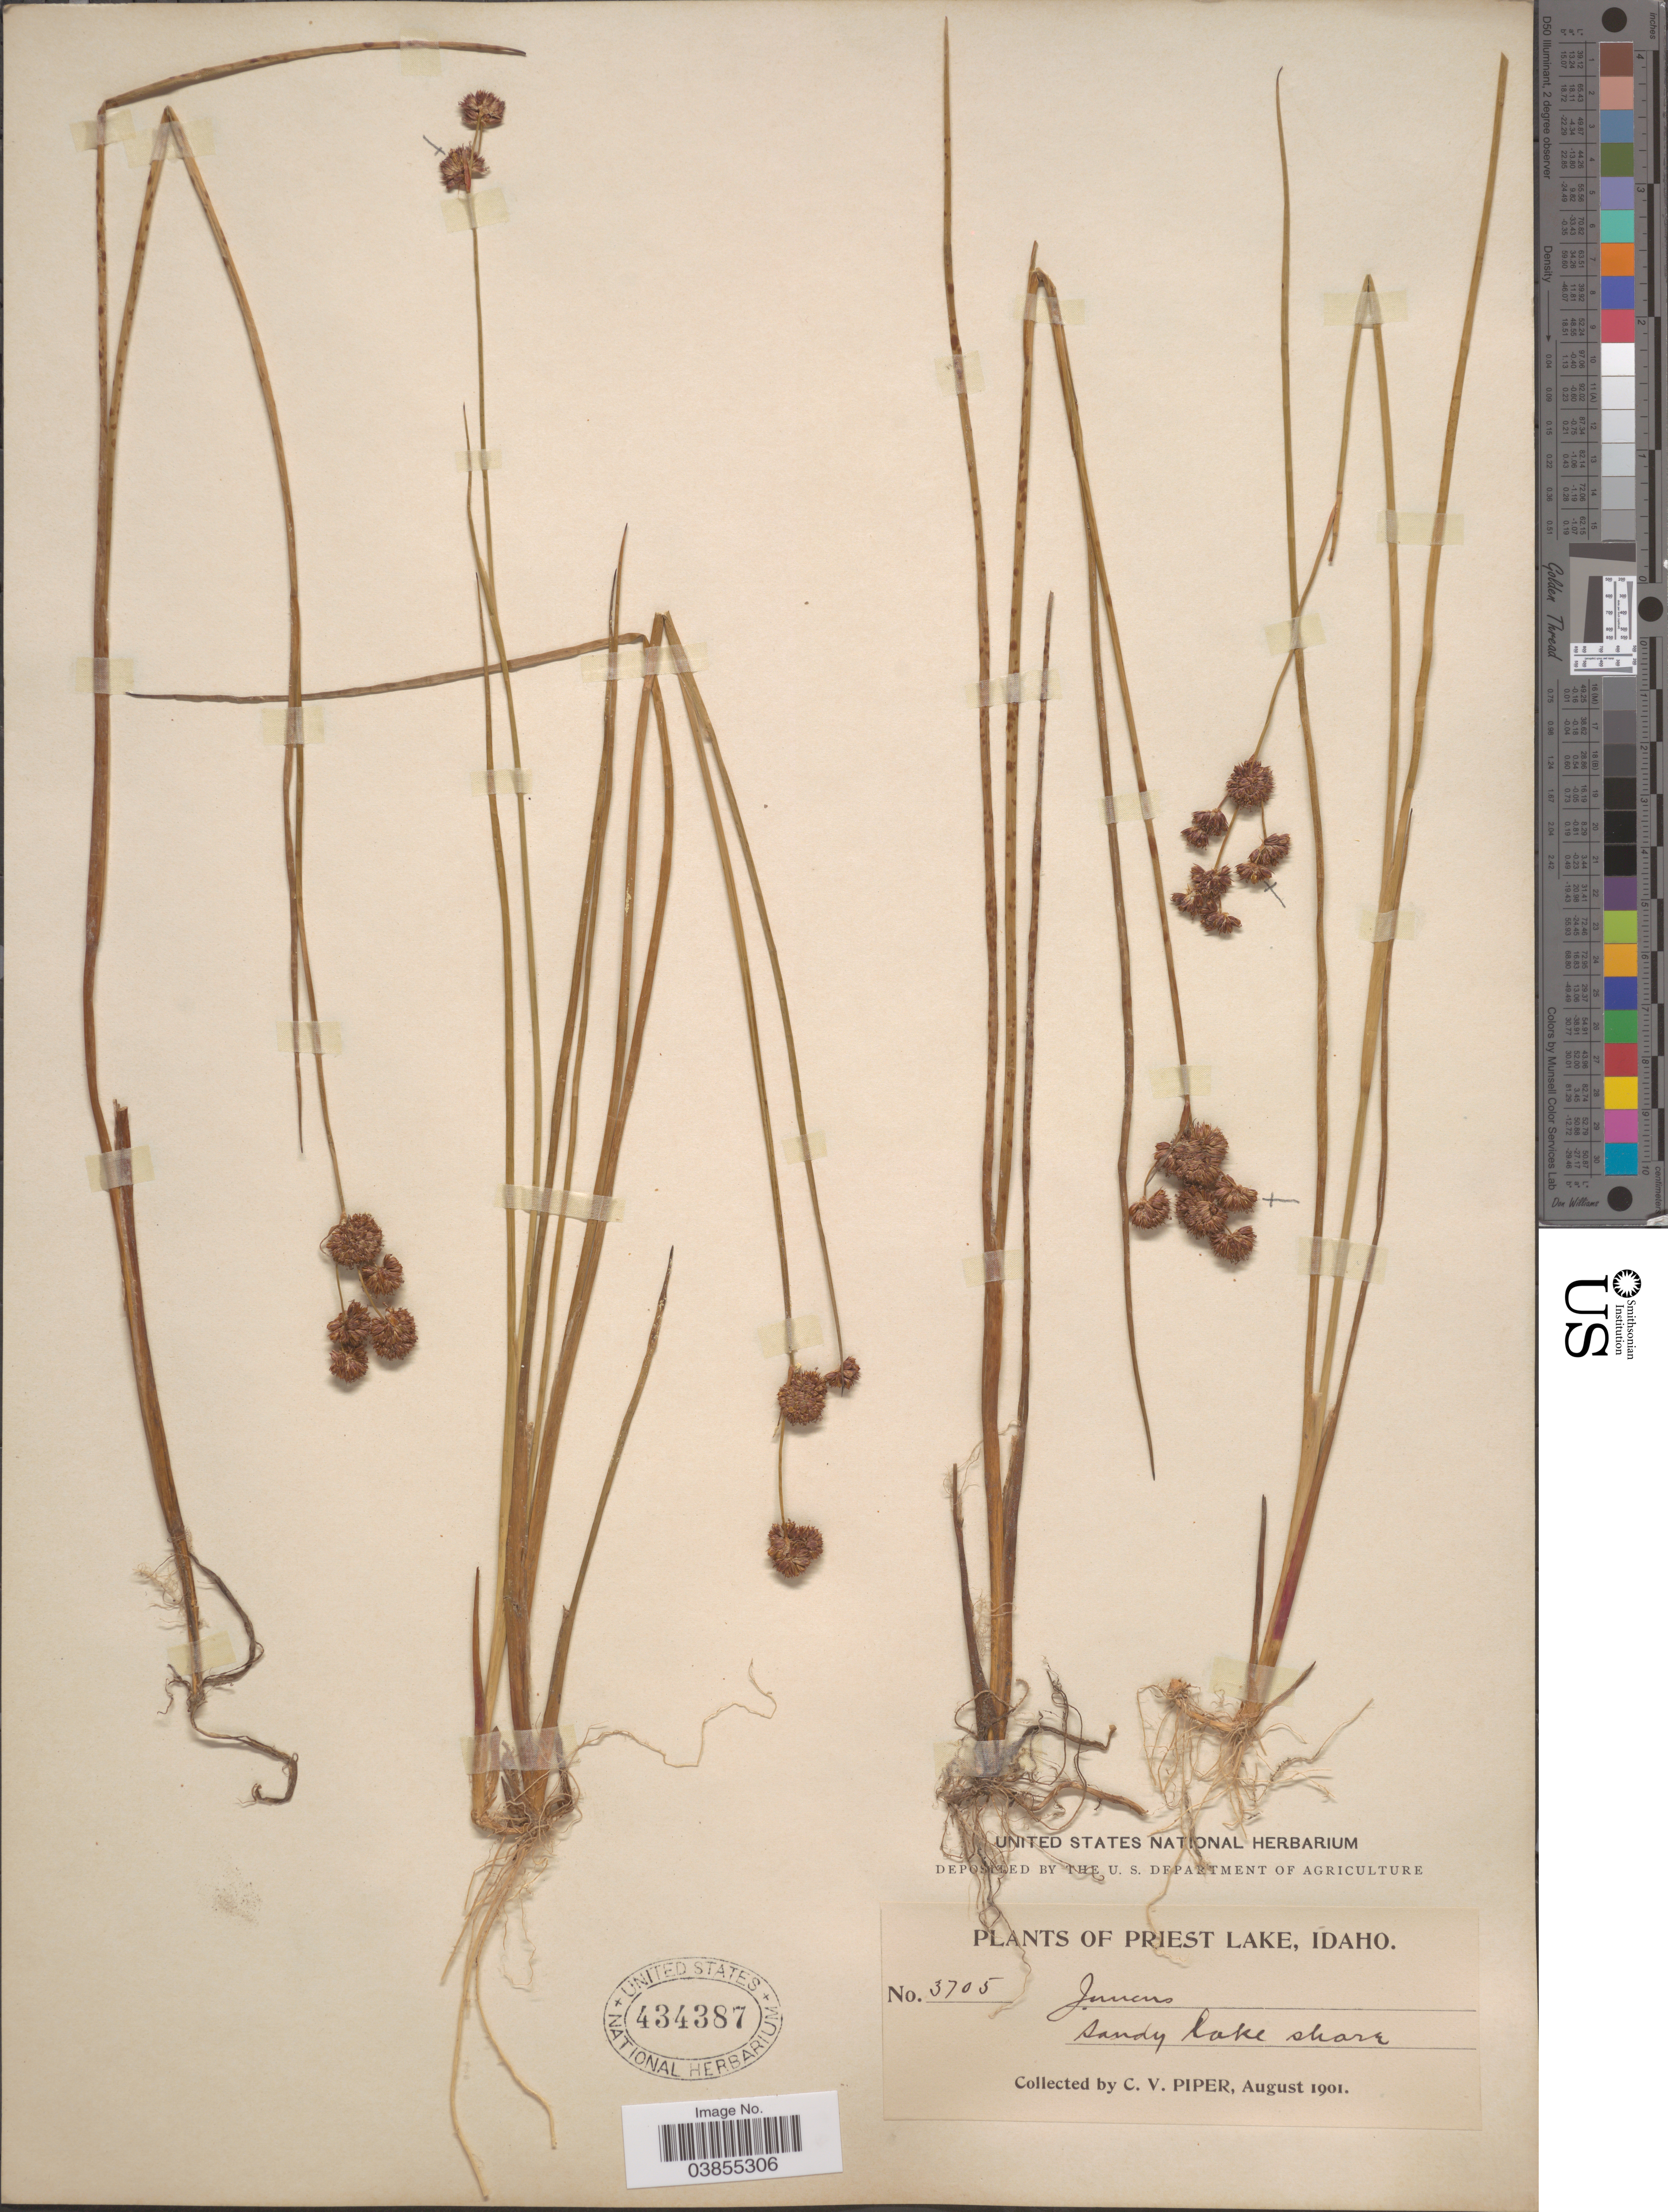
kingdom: Plantae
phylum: Tracheophyta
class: Liliopsida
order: Poales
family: Juncaceae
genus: Juncus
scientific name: Juncus nevadensis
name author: S. Watson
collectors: C. V. Piper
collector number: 3705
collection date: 1901-08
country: United States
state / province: Idaho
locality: Priest Lake.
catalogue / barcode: US 434387